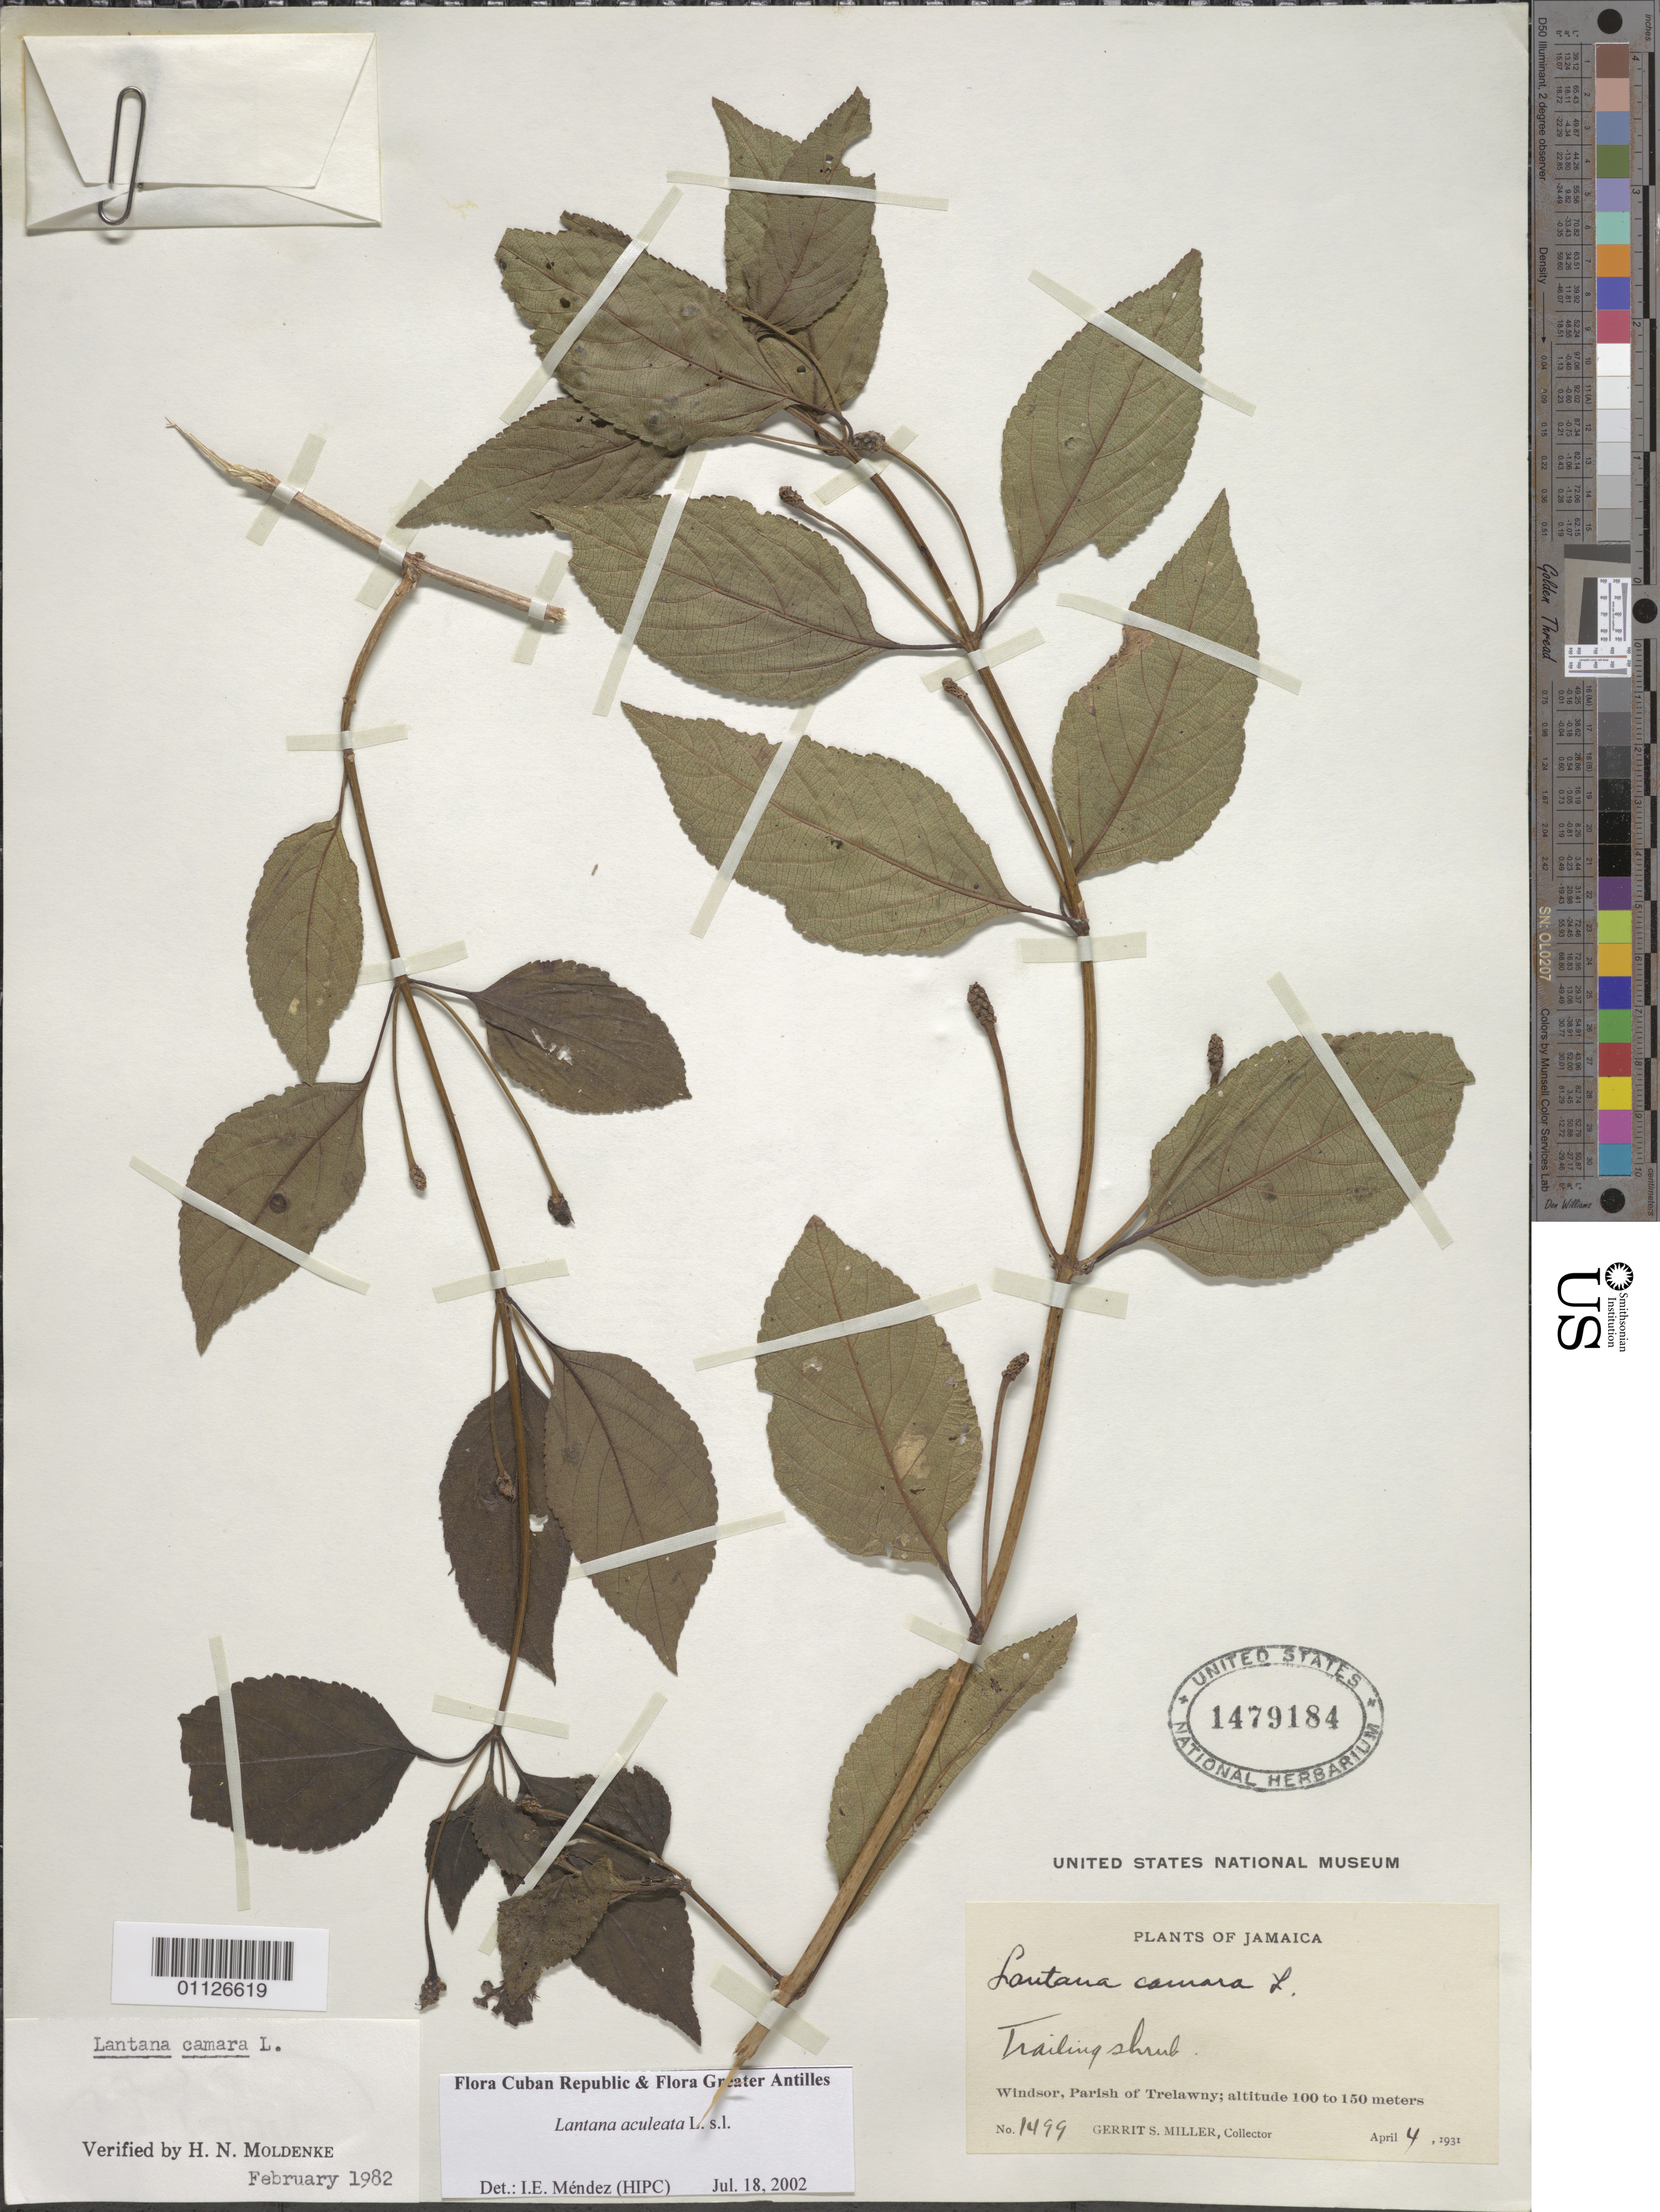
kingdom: Plantae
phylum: Tracheophyta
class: Magnoliopsida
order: Lamiales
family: Verbenaceae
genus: Lantana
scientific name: Lantana x aculeata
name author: L.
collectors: G. S. Miller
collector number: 1499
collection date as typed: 04 Apr 1931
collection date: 1931-04-04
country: Jamaica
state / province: Trelawny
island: Jamaica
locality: Windsor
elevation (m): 100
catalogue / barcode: US 1479184